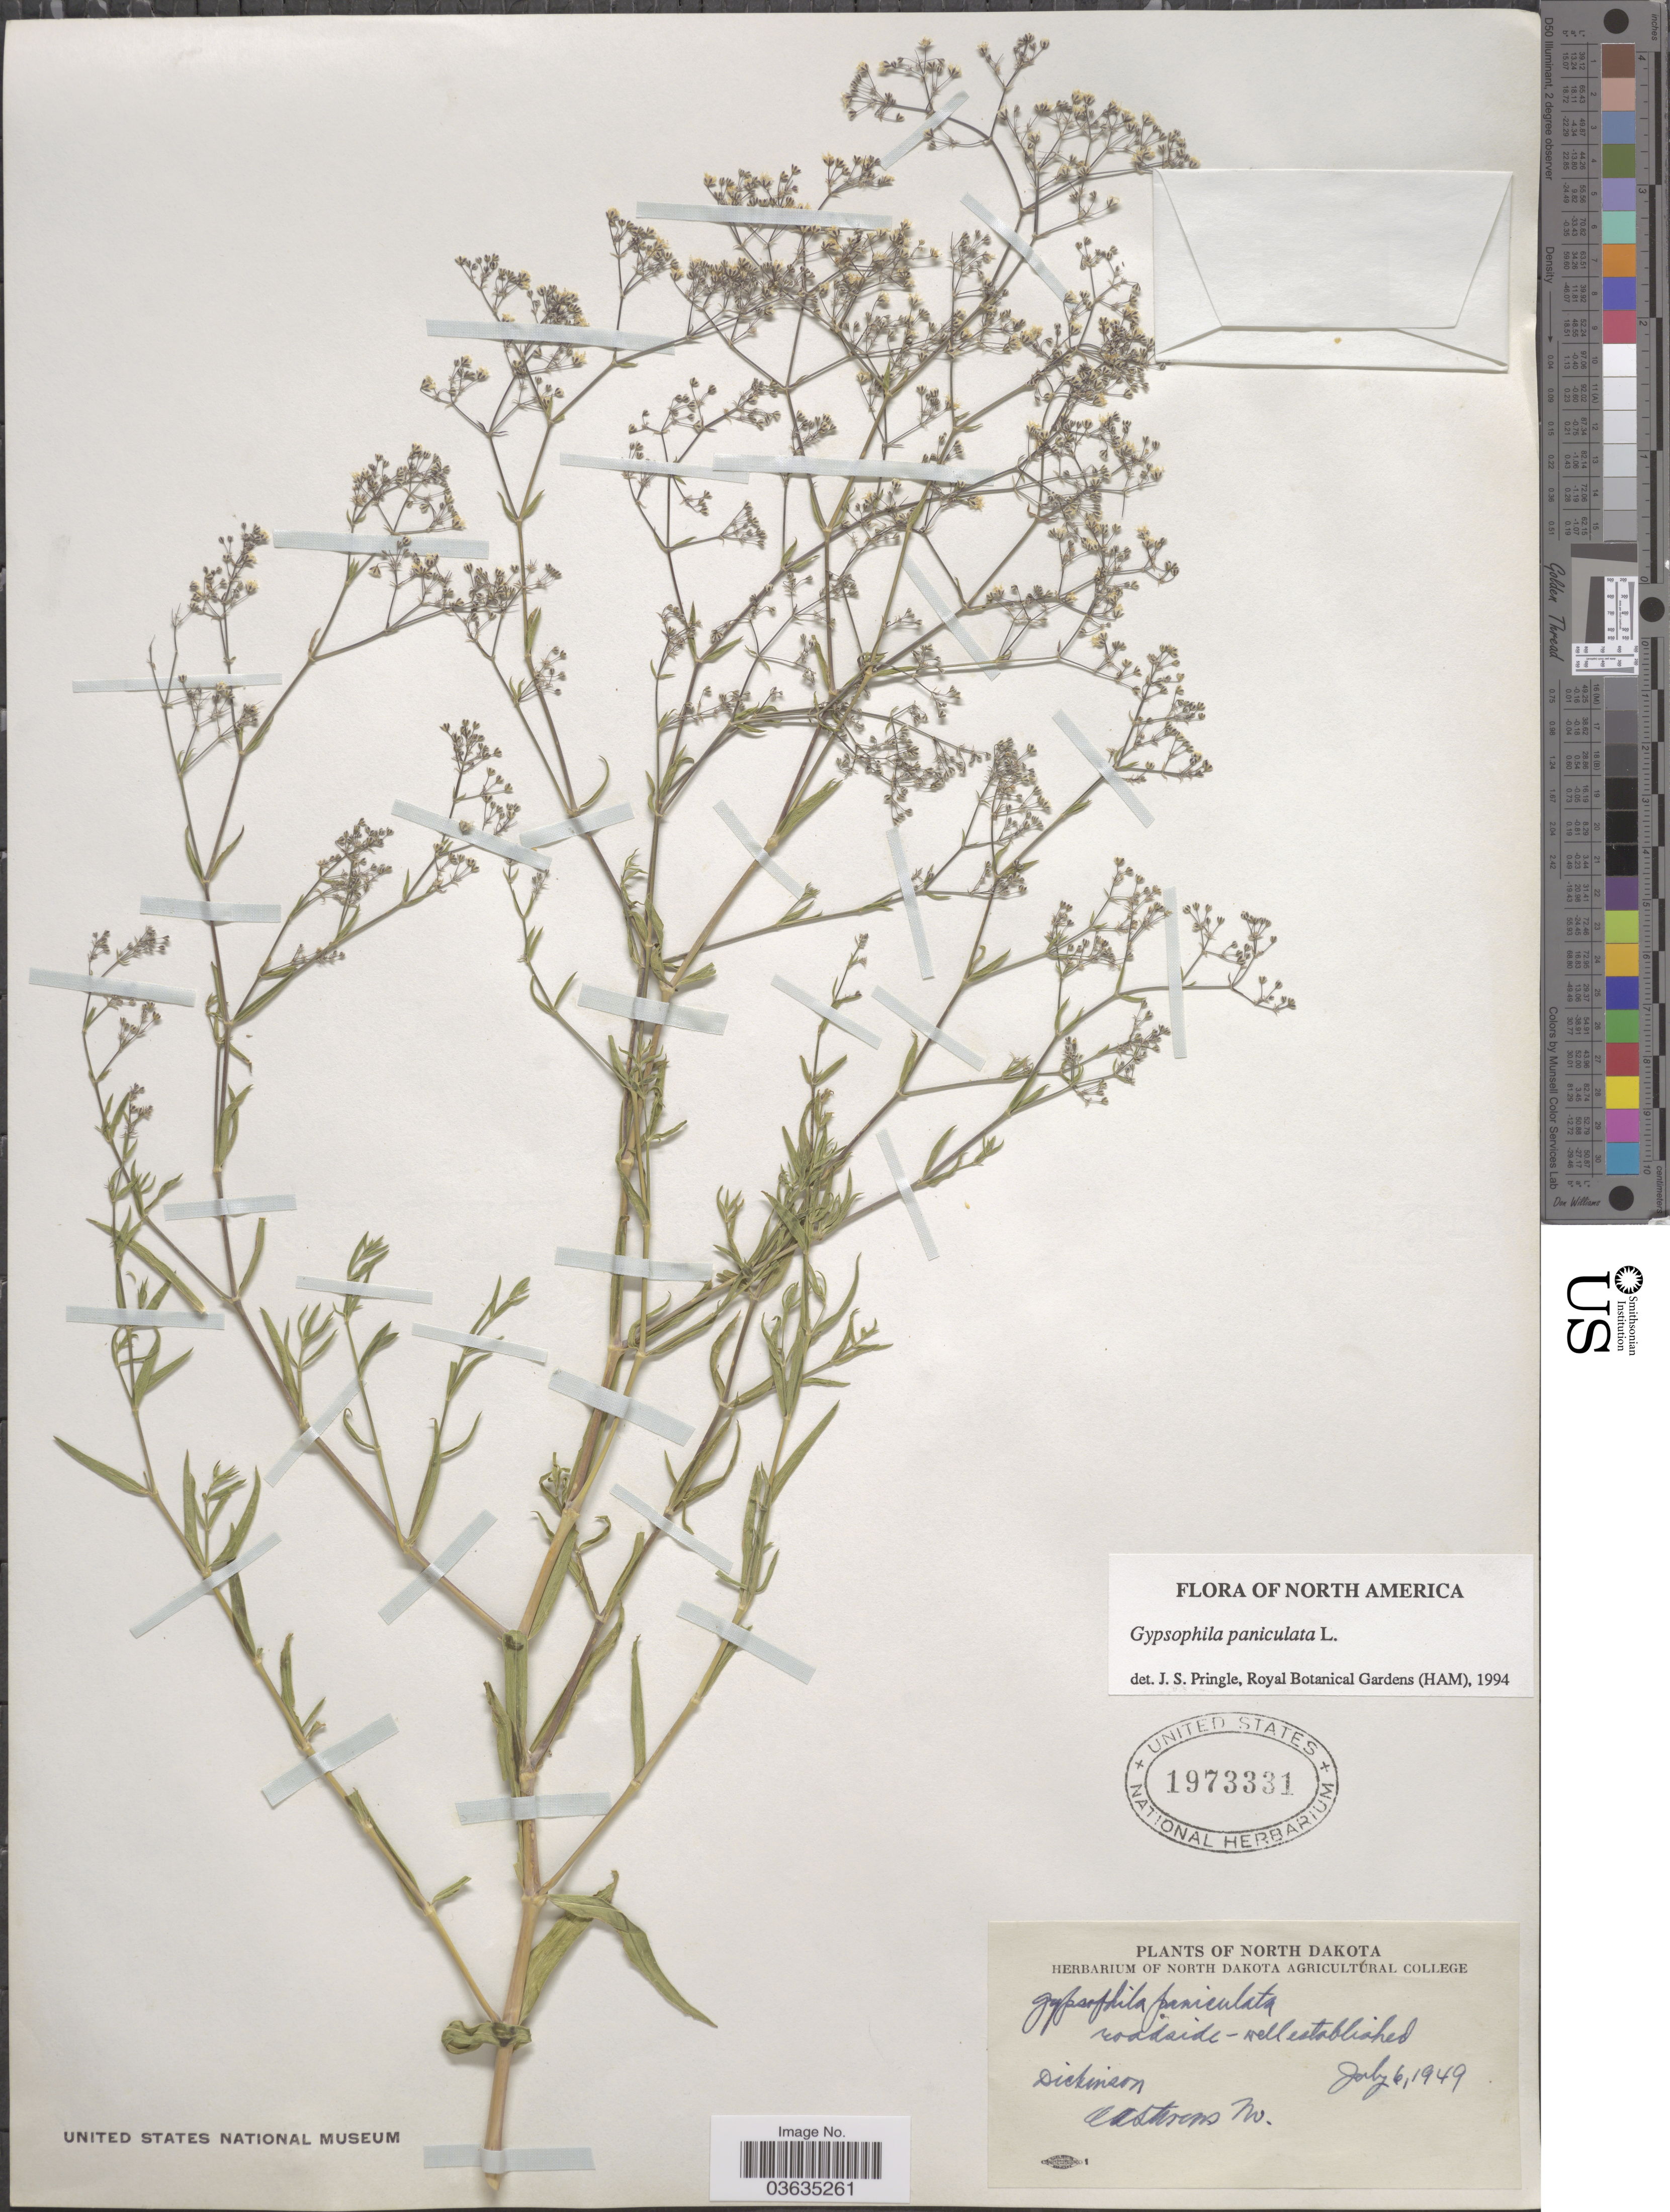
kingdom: Plantae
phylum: Tracheophyta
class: Magnoliopsida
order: Caryophyllales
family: Caryophyllaceae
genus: Gypsophila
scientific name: Gypsophila paniculata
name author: L.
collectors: O. A. Stevens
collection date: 1949-07-06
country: United States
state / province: North Dakota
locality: Dickinson.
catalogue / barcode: US 1973331